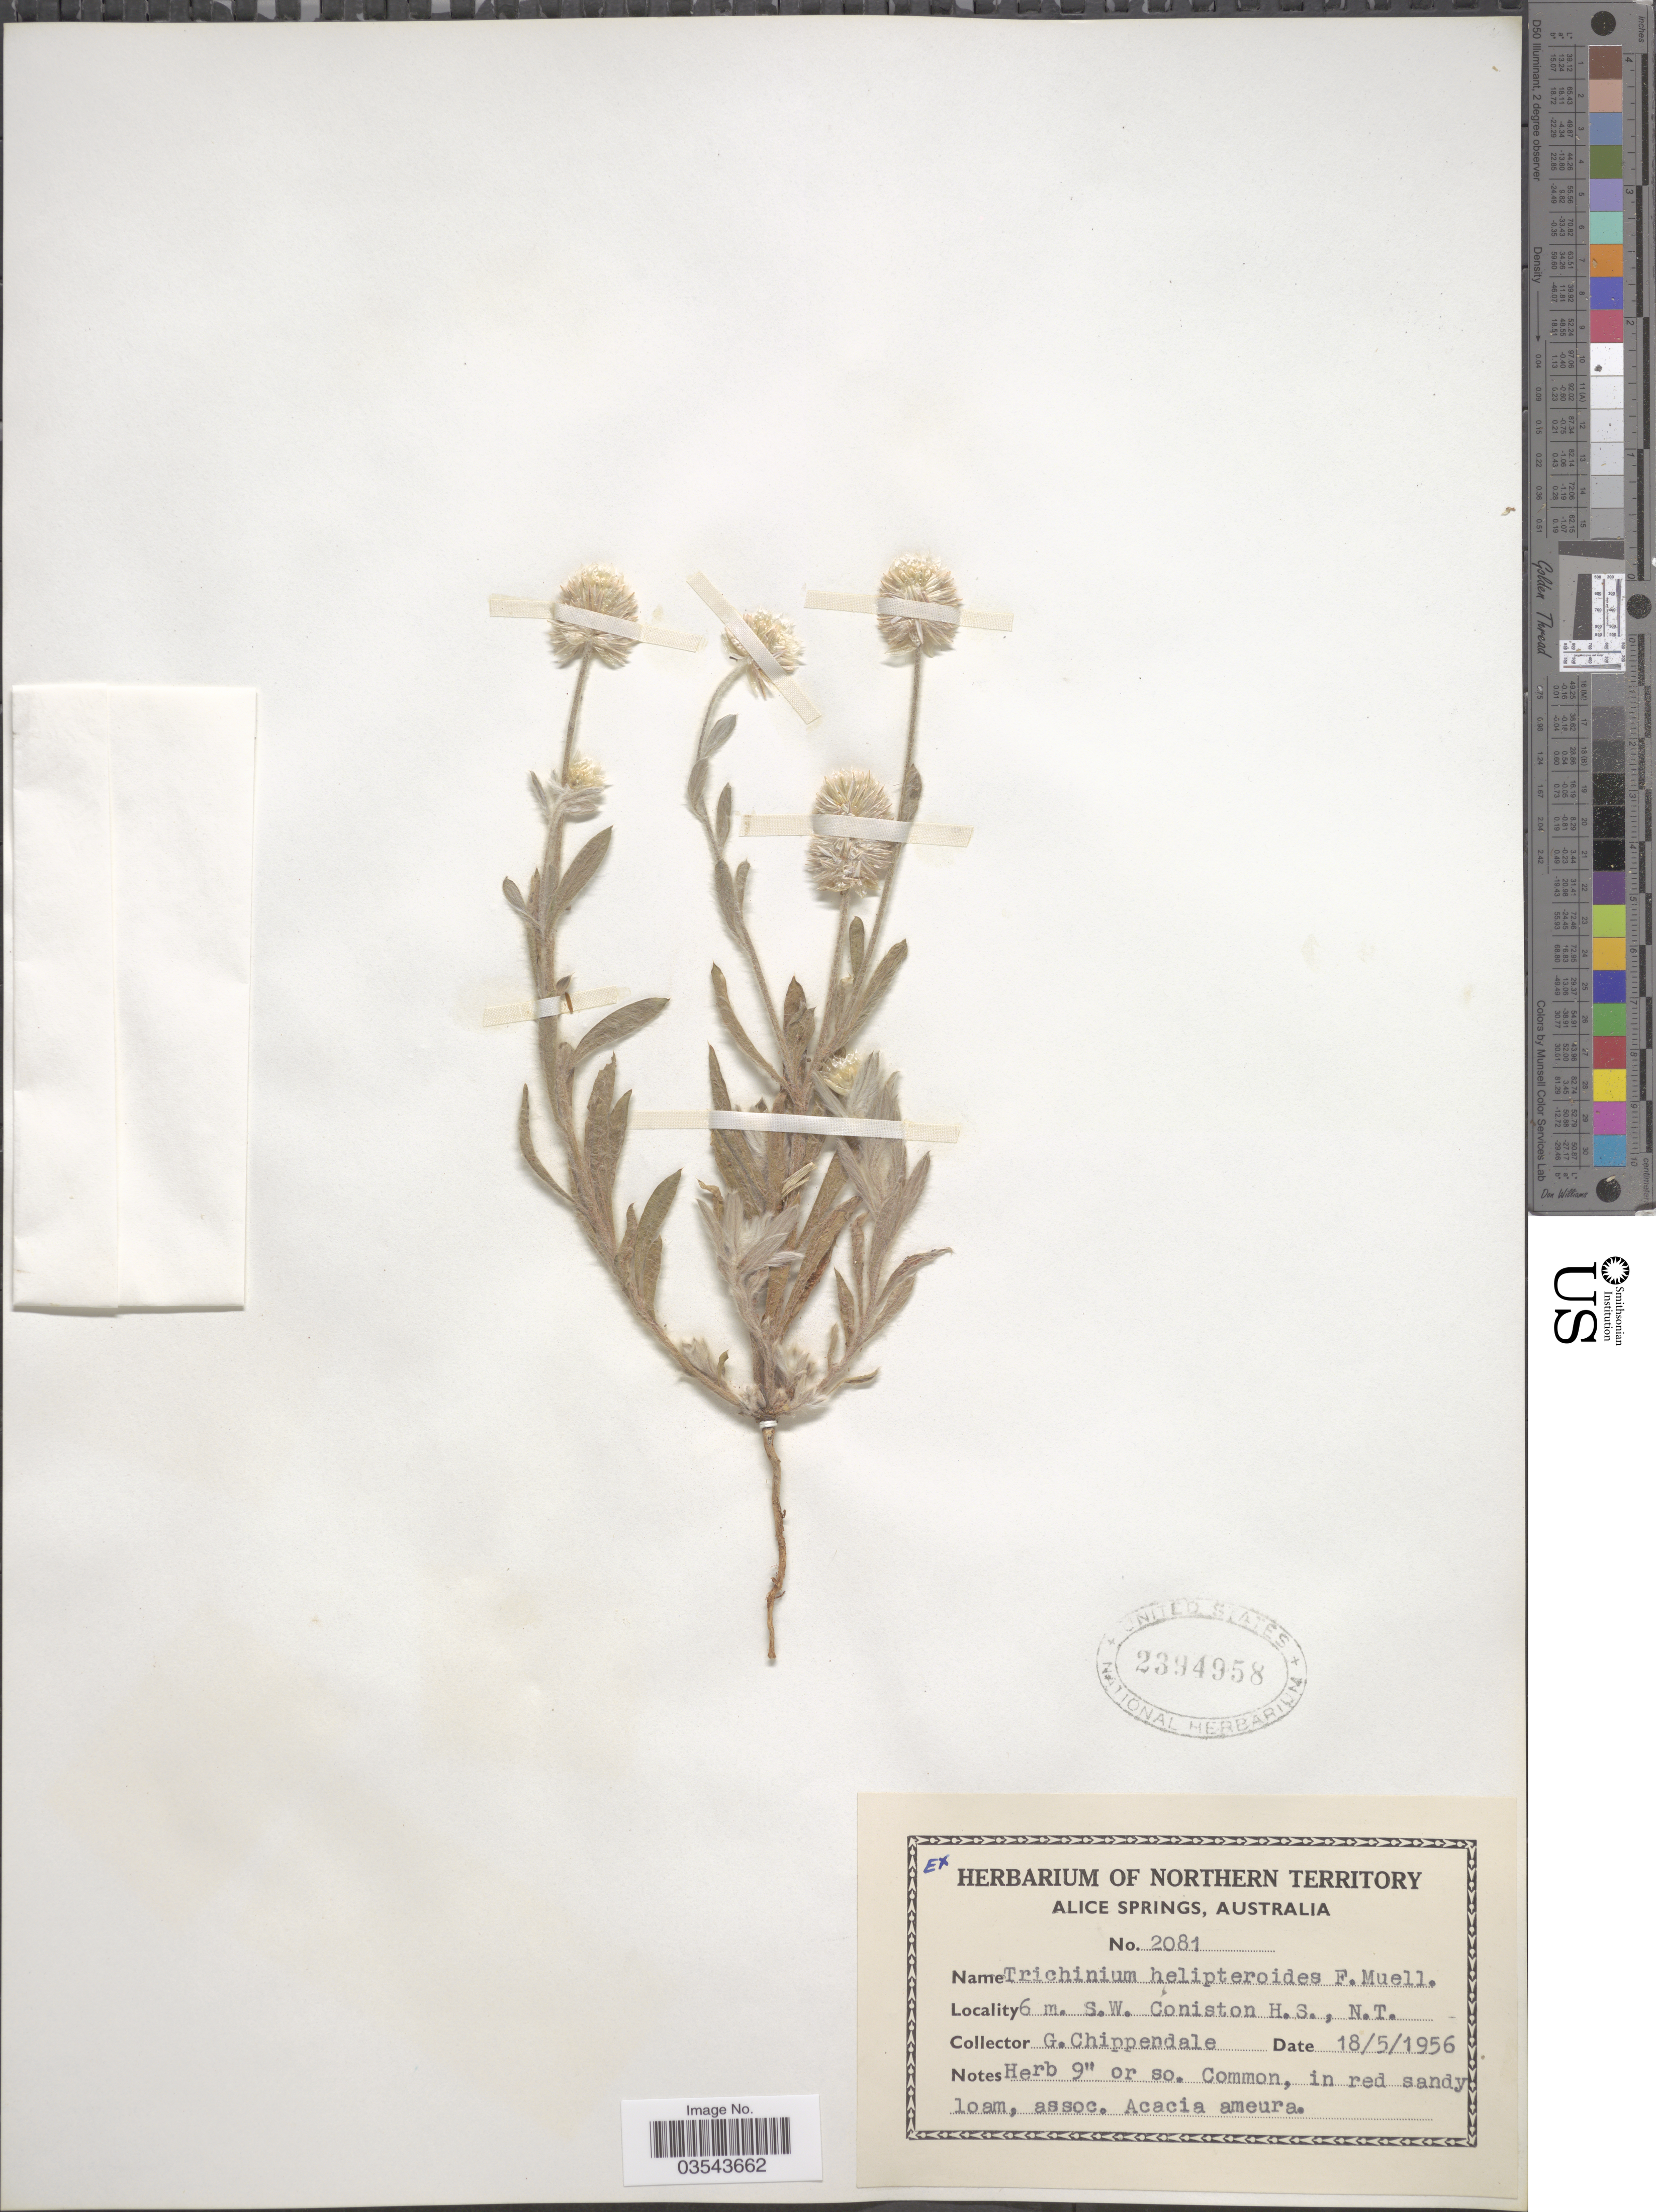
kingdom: Plantae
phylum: Tracheophyta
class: Magnoliopsida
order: Caryophyllales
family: Amaranthaceae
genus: Ptilotus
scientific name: Ptilotus helipteroides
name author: F. Muell.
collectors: G. Chippendale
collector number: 2081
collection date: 1956-05-18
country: Australia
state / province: Northern Territory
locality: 6 m. S.W. Coniston H.S., N.T.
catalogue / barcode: US 2394958